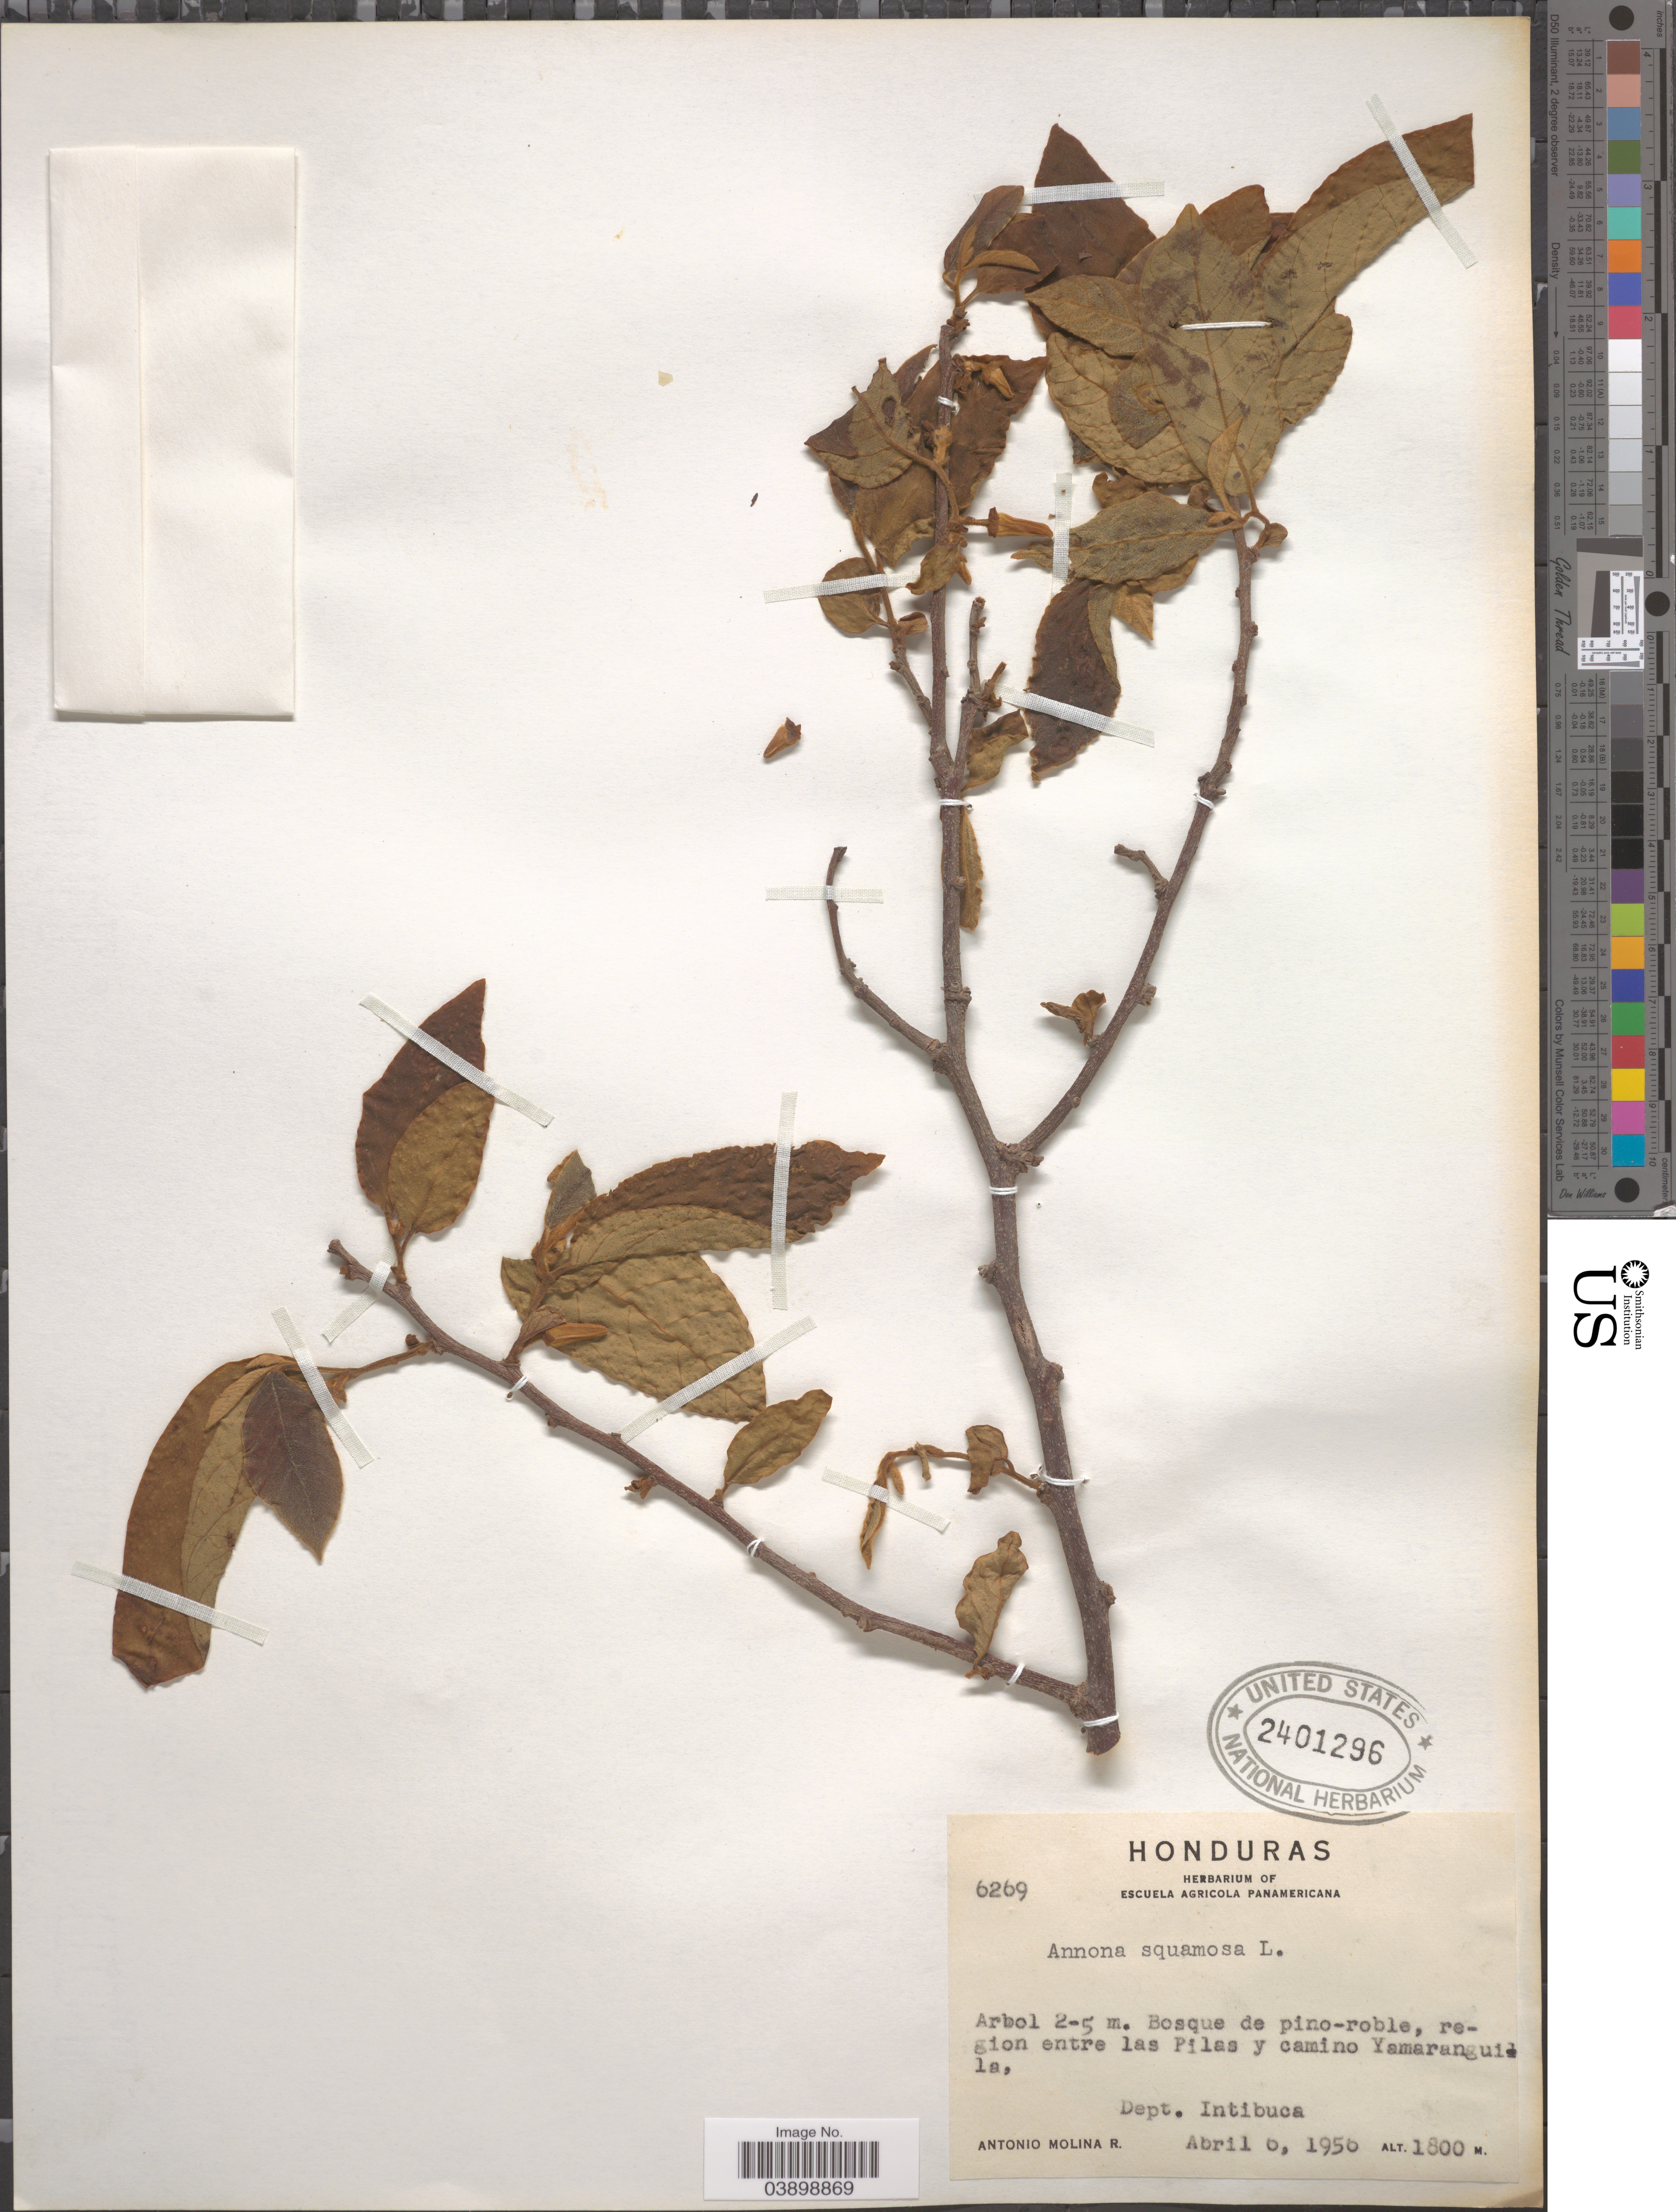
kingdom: Plantae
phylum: Tracheophyta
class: Magnoliopsida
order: Magnoliales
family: Annonaceae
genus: Annona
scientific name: Annona sp.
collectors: A. Molina R.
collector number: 6269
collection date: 1956-04-06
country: Honduras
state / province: Intibuca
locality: Region entre las Pilas y camino Yamaranguila, Dept. Intibuca.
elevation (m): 1800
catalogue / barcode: US 2401296